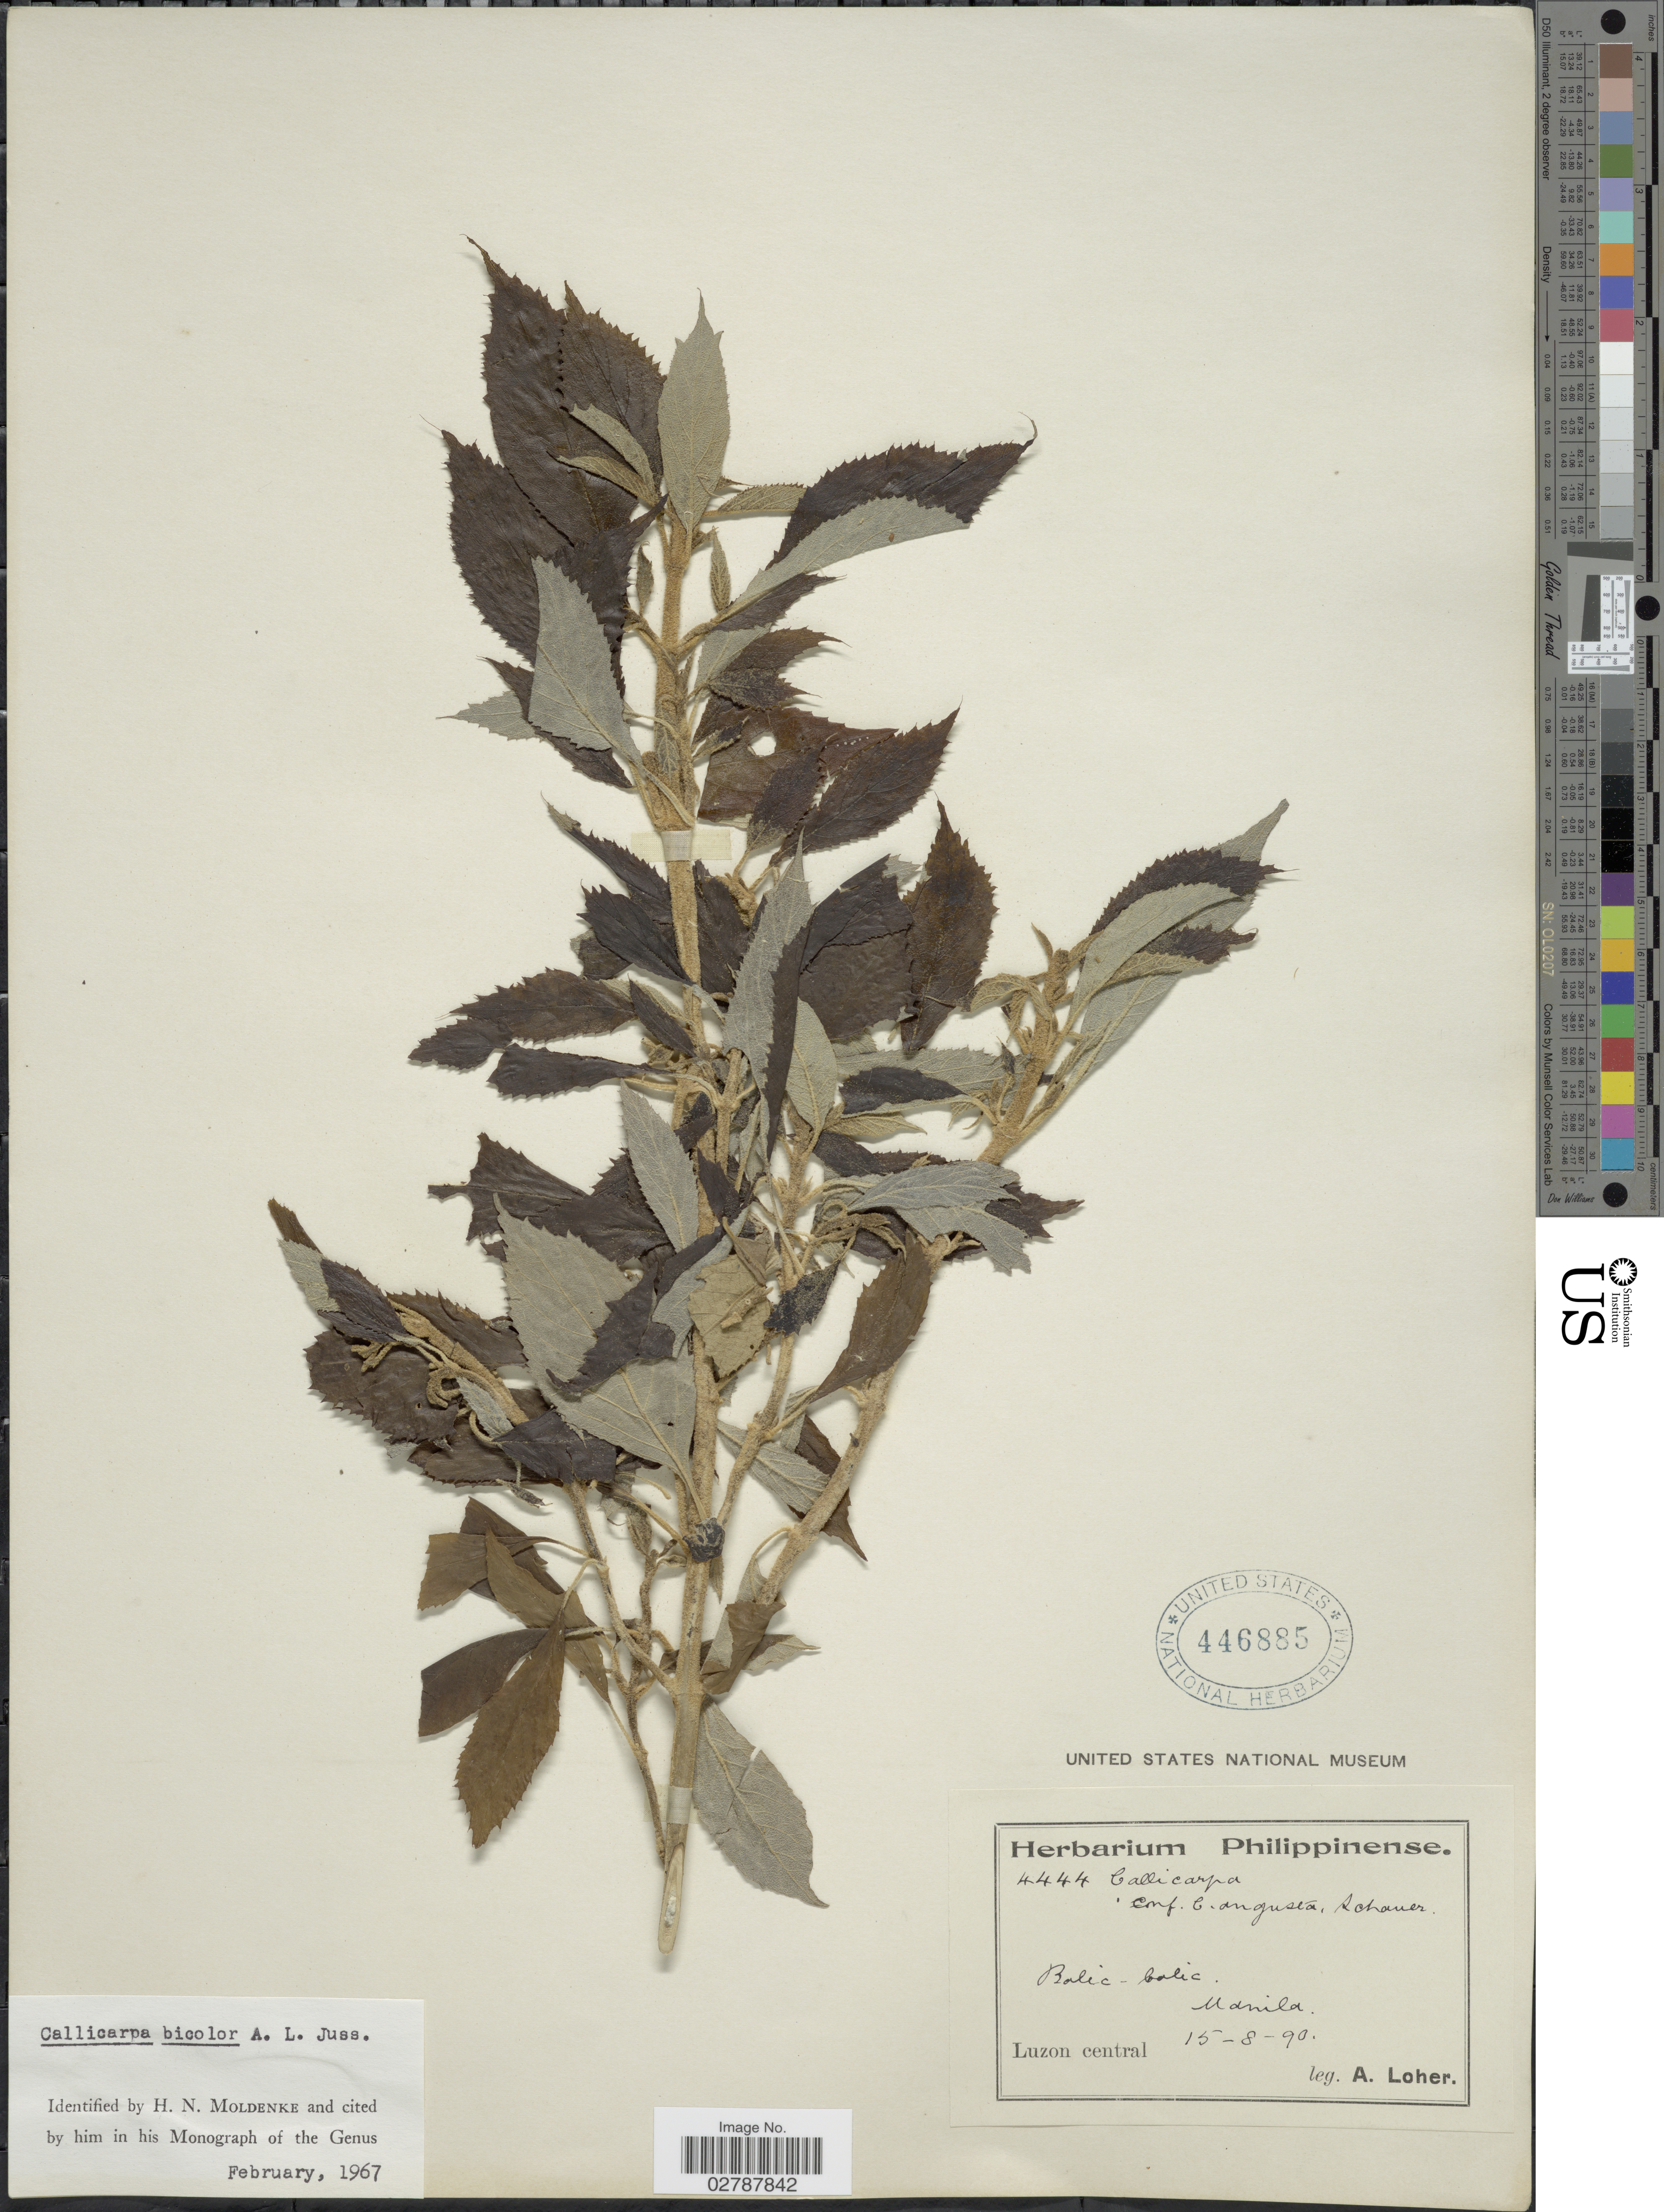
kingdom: Plantae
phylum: Tracheophyta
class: Magnoliopsida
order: Lamiales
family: Lamiaceae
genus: Callicarpa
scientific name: Callicarpa bicolor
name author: Juss.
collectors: A. Loher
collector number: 4444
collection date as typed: Transcribed d/m/y: 15/8/90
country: Philippines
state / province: Central Luzon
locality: Balic-balic. Manila. Luzon central.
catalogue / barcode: US 446885